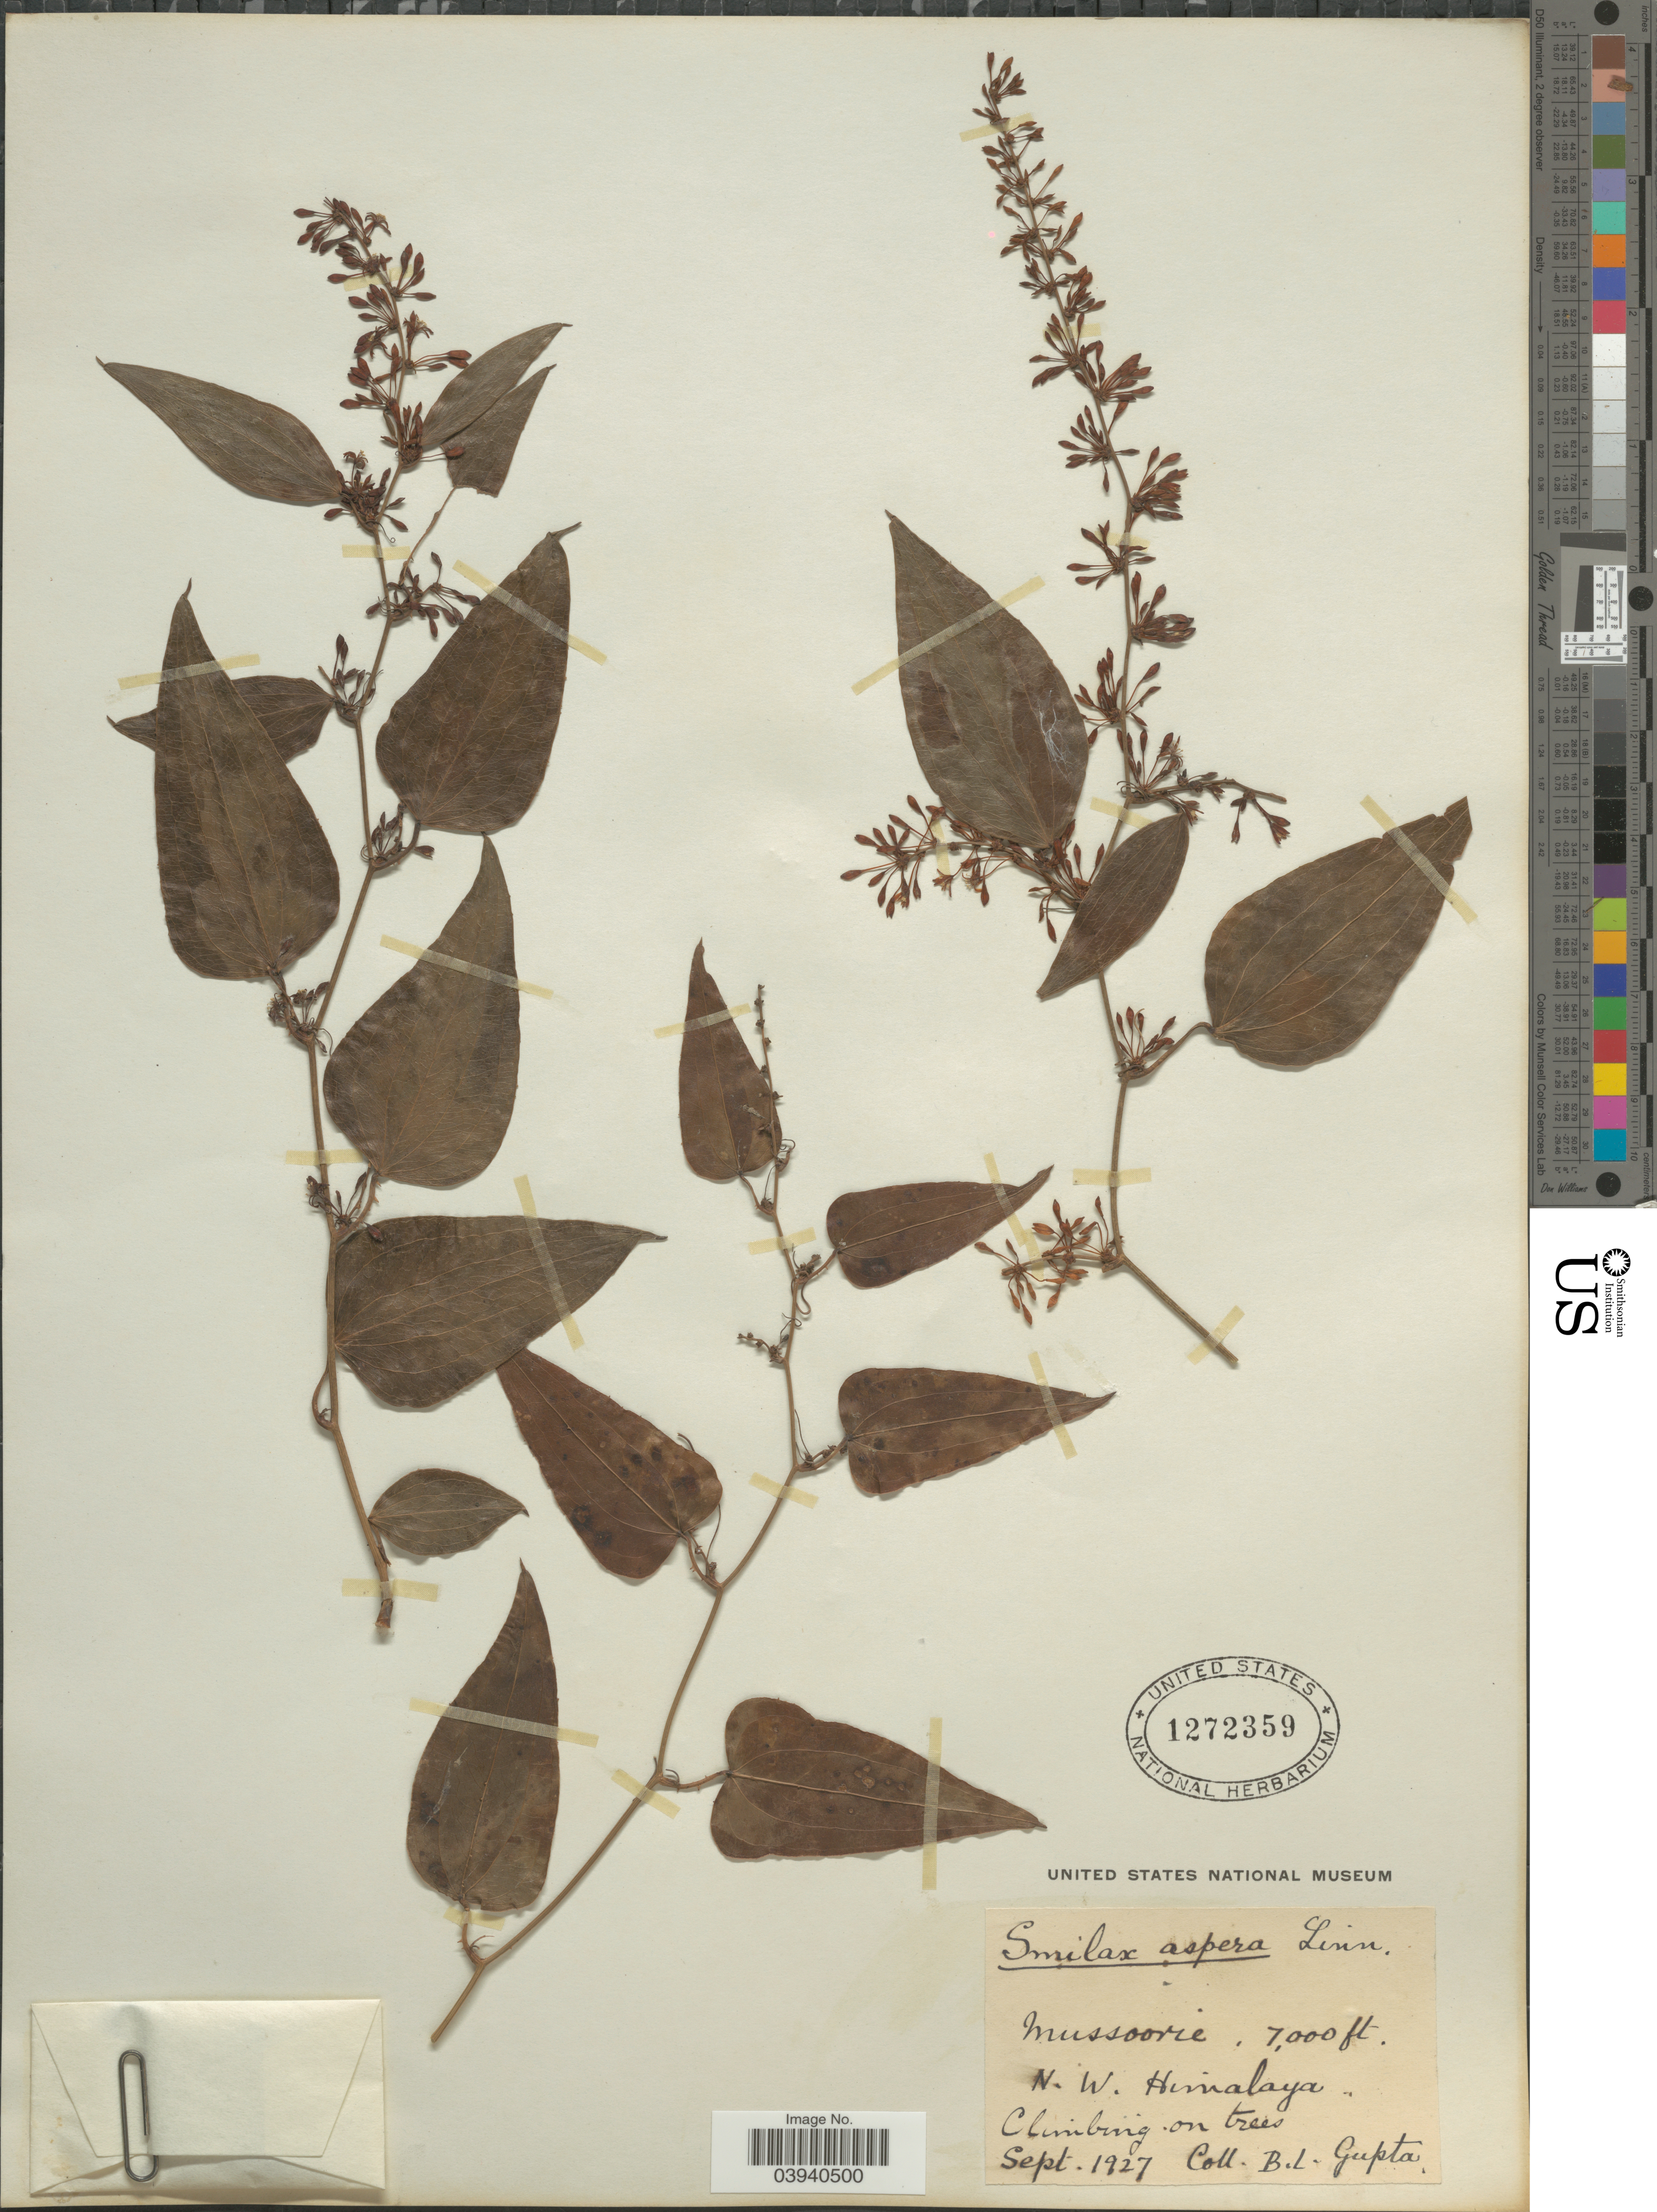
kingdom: Plantae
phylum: Tracheophyta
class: Liliopsida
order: Liliales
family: Smilacaceae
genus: Smilax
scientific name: Smilax aspera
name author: L.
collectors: B. L. Gupta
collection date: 1927-09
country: India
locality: Mussoorie. N. W. Himalaya.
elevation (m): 2134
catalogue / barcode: US 1272359